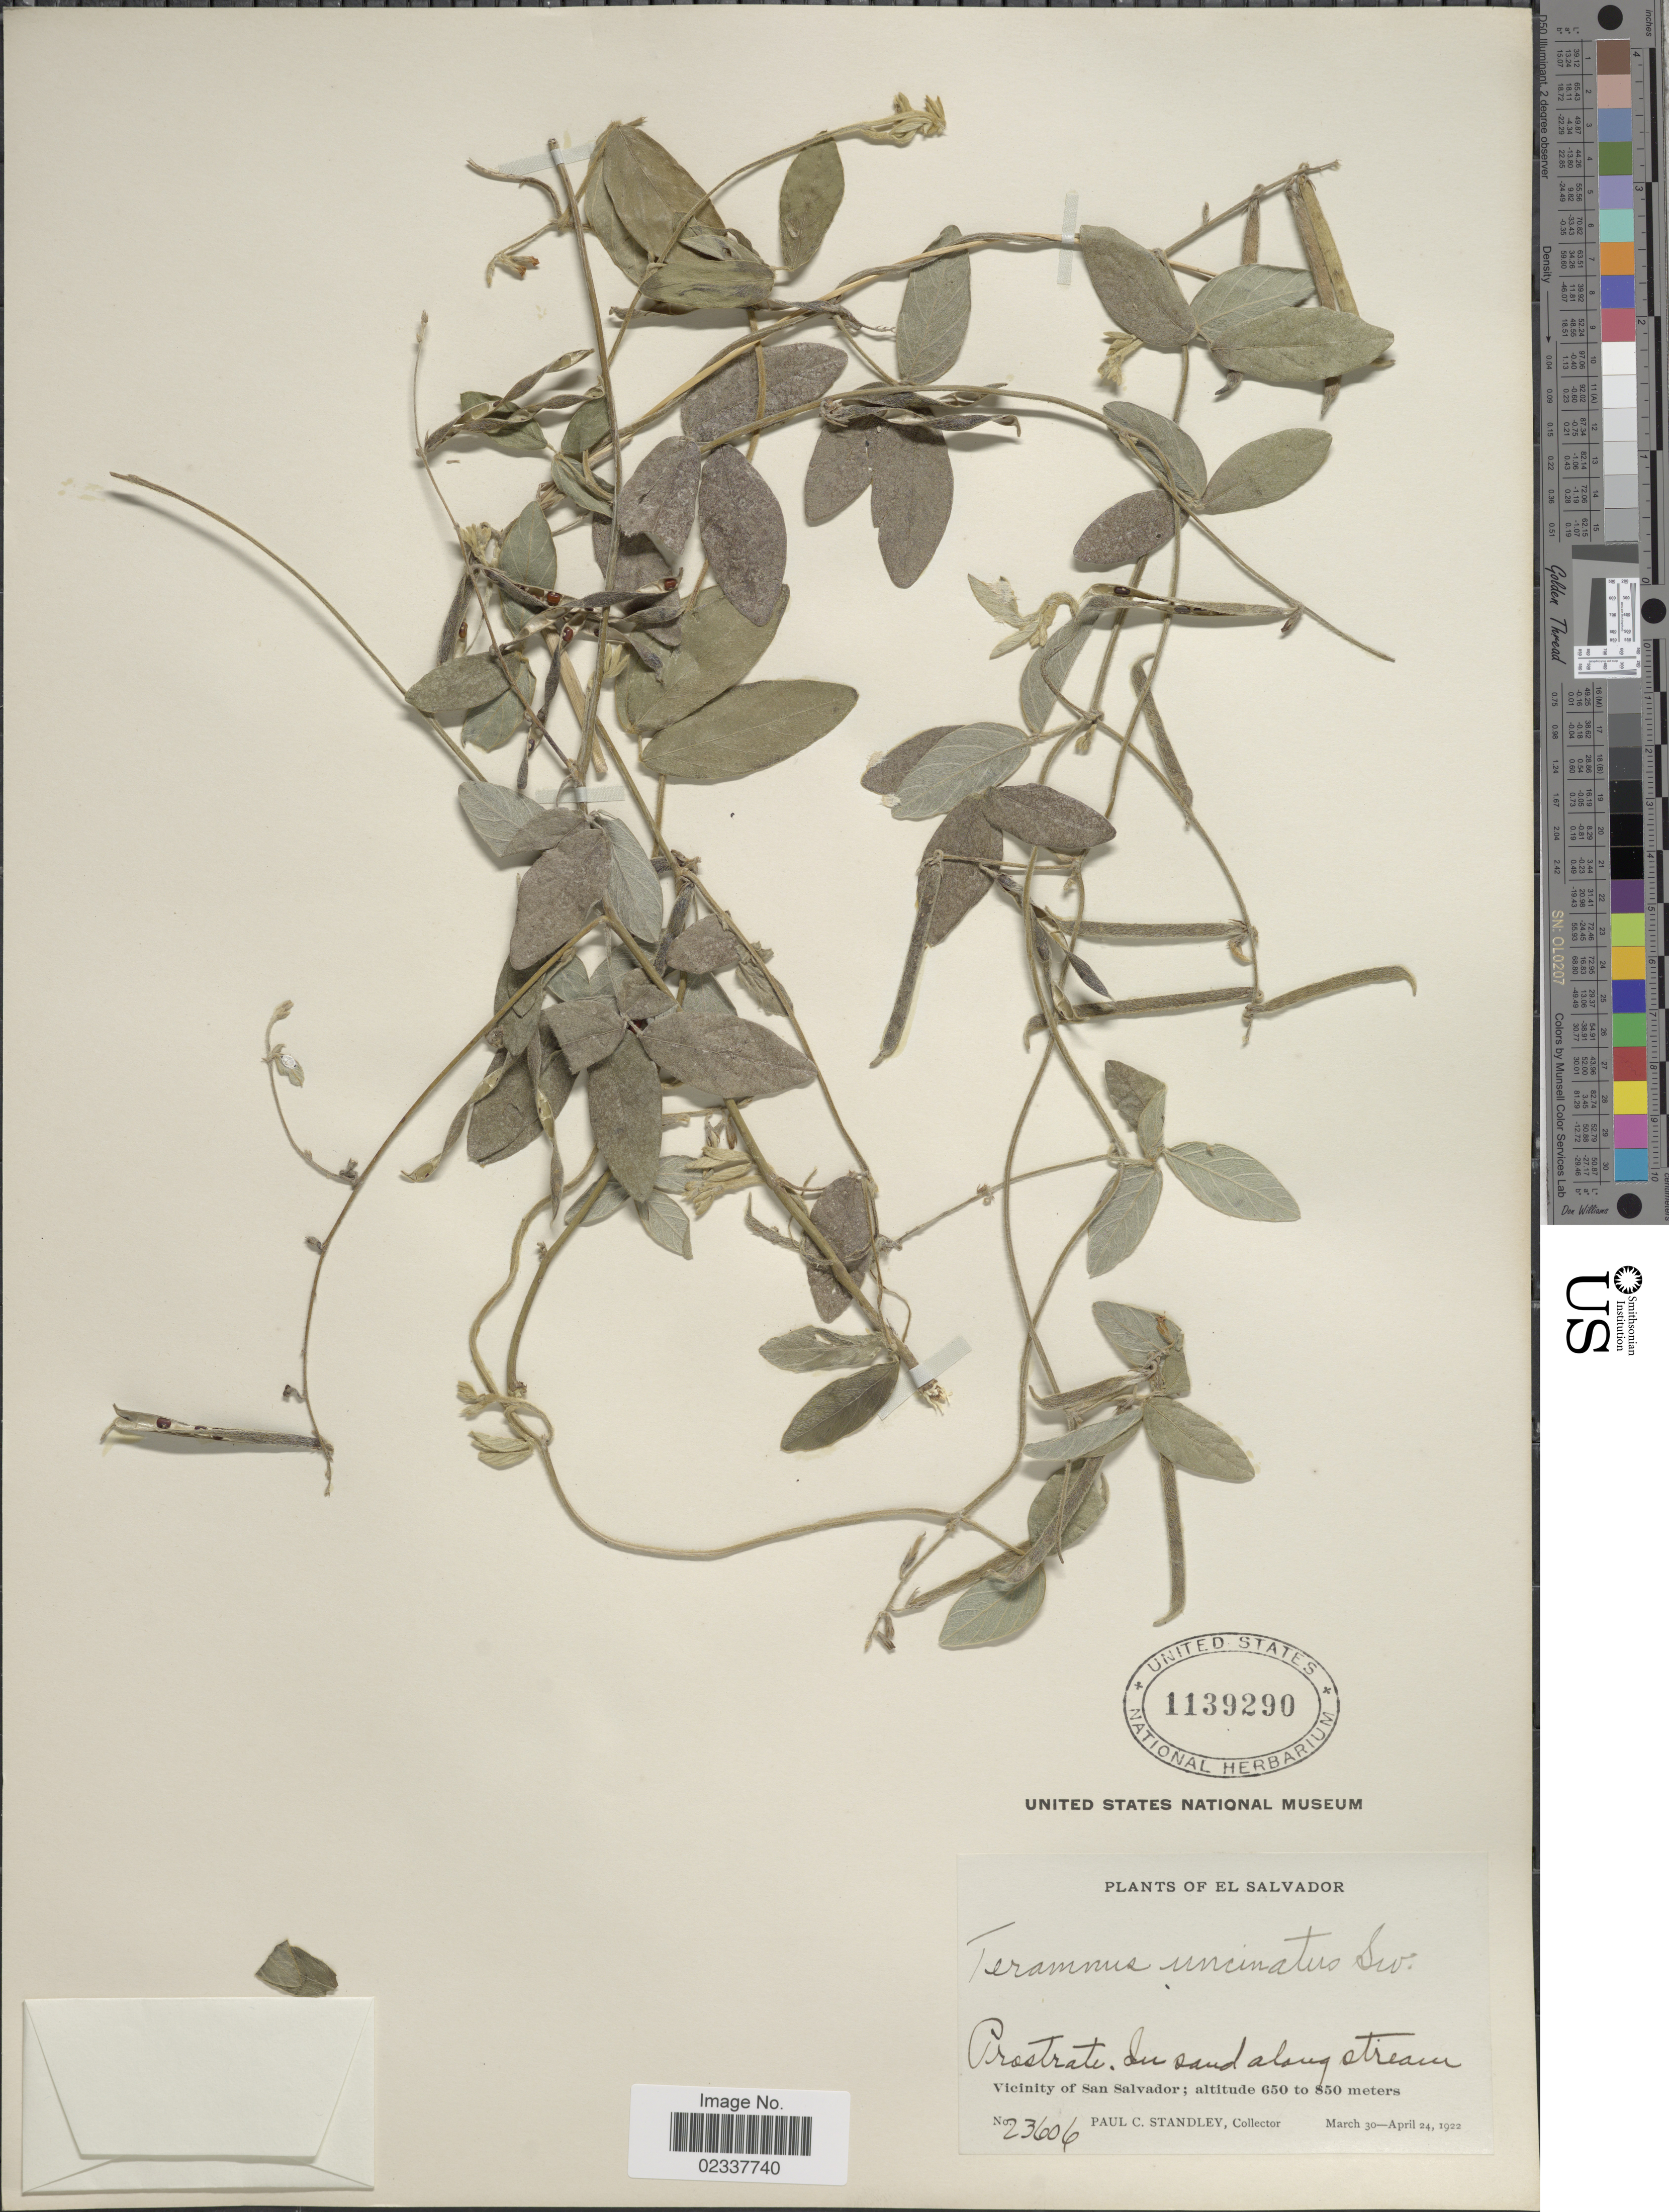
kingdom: Plantae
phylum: Tracheophyta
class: Magnoliopsida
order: Fabales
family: Fabaceae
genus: Teramnus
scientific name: Teramnus uncinatus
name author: (L.) Sw.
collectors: P. C. Standley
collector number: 23606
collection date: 1922-03-30/1922-04-24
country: El Salvador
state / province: San Salvador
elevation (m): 650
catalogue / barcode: US 1139290